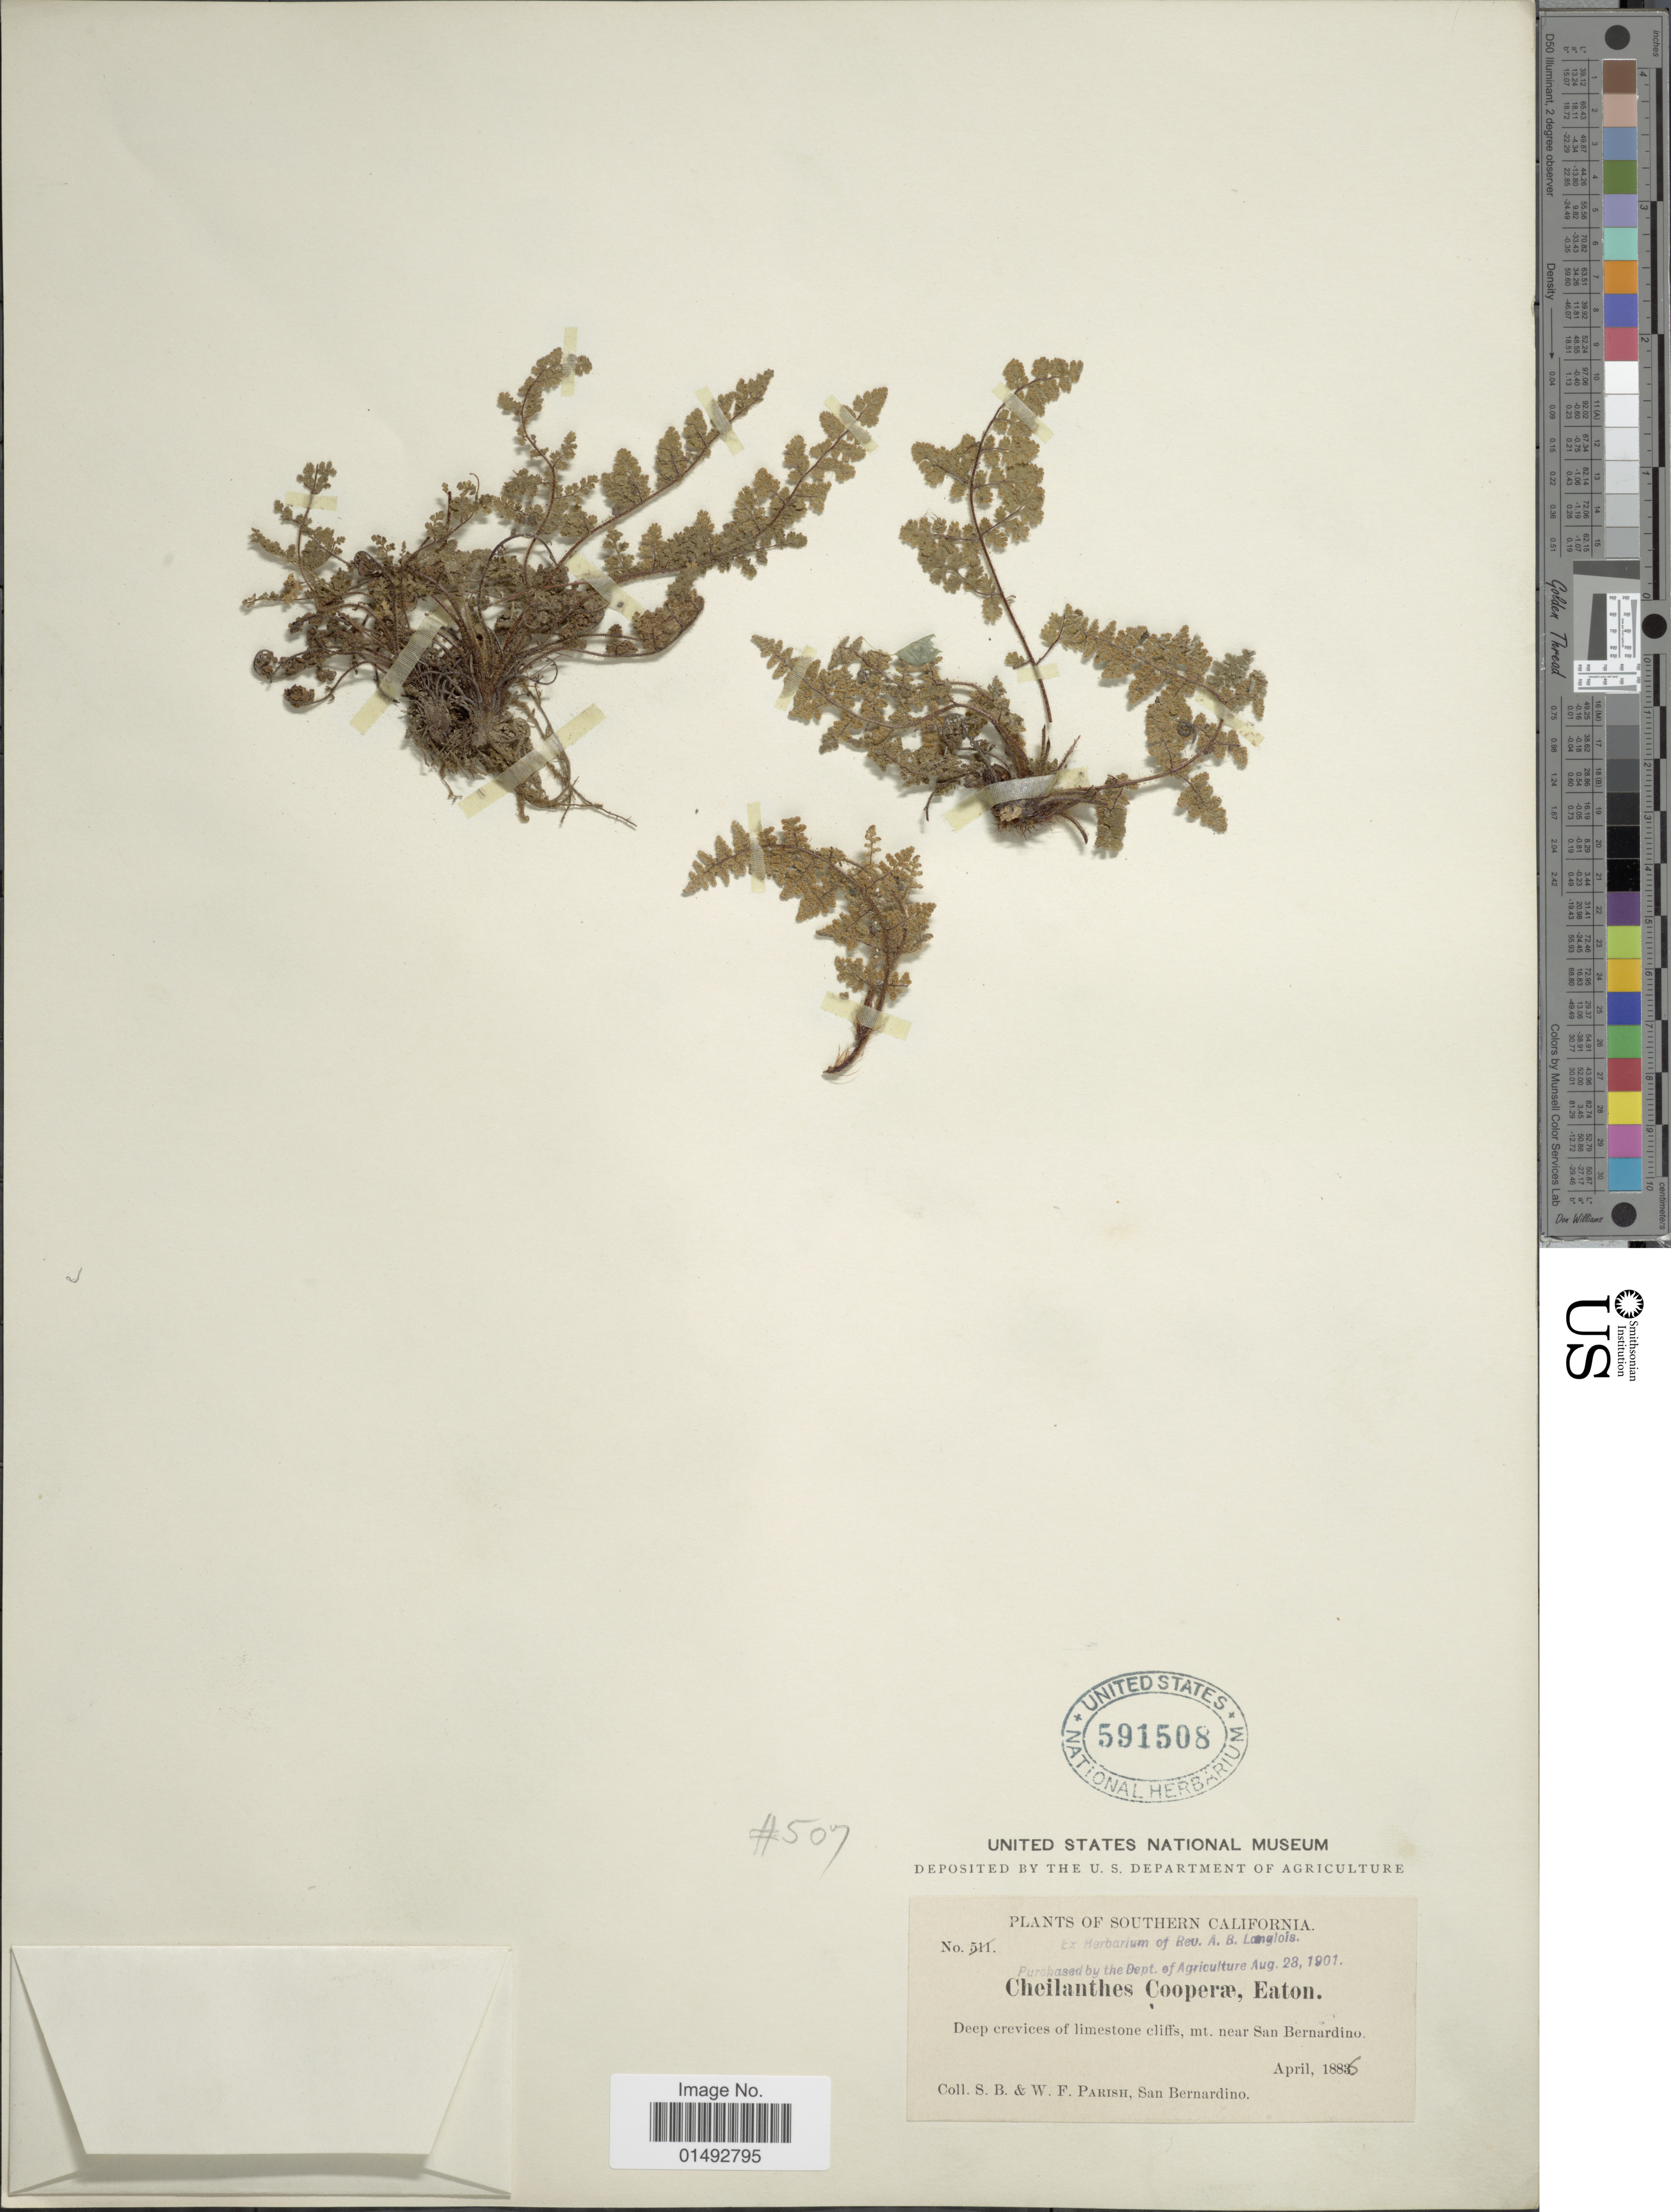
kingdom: Plantae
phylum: Tracheophyta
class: Polypodiopsida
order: Polypodiales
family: Pteridaceae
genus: Myriopteris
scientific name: Myriopteris cooperae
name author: (D.C. Eaton) Grusz & Windham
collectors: S. B. Parish & W. F. Parish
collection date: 1886-04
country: United States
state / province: California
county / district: San Bernardino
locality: Southern California, Deep crevices of limestone cliffs, mt. near San Bernardino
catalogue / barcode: US 591508